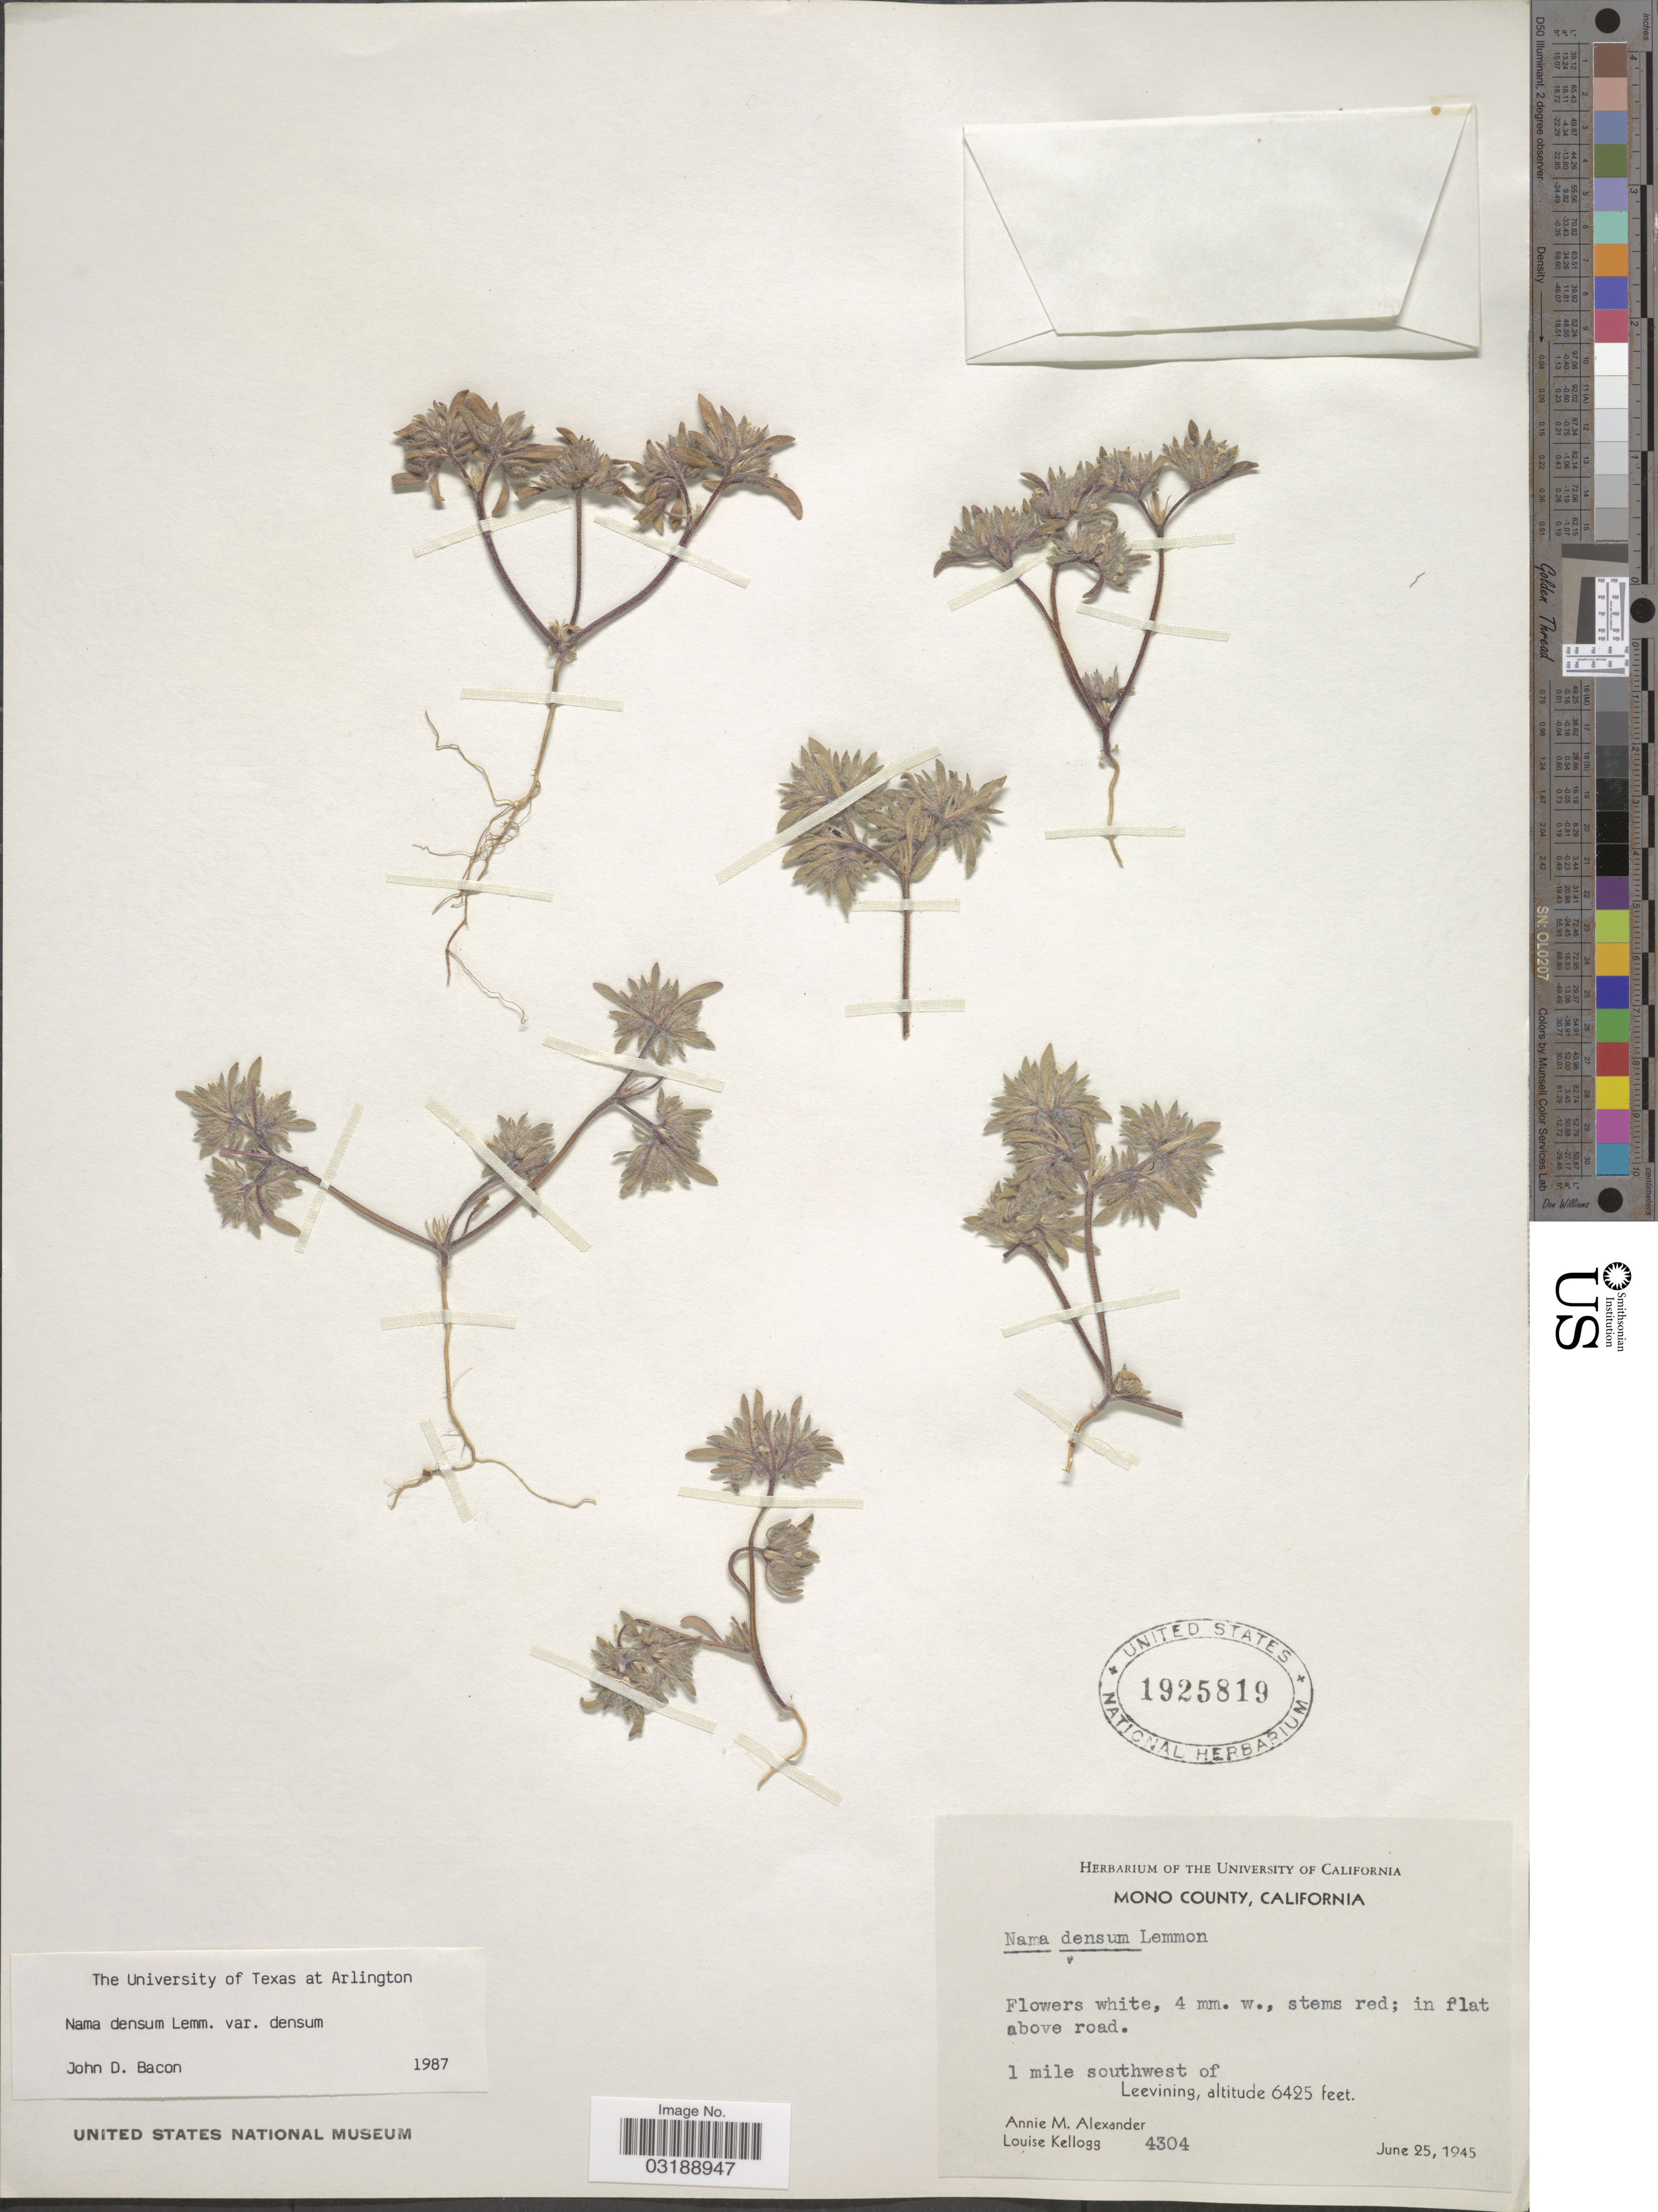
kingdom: Plantae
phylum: Tracheophyta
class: Magnoliopsida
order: Boraginales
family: Namaceae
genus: Nama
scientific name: Nama densa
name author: Lemmon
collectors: A. M. Alexander & L. Kellogg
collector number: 4304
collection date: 1945-06-25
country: United States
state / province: California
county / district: Mono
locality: Mono County, 1 mile southwest of Leevining.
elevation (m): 1958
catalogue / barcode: US 1925819